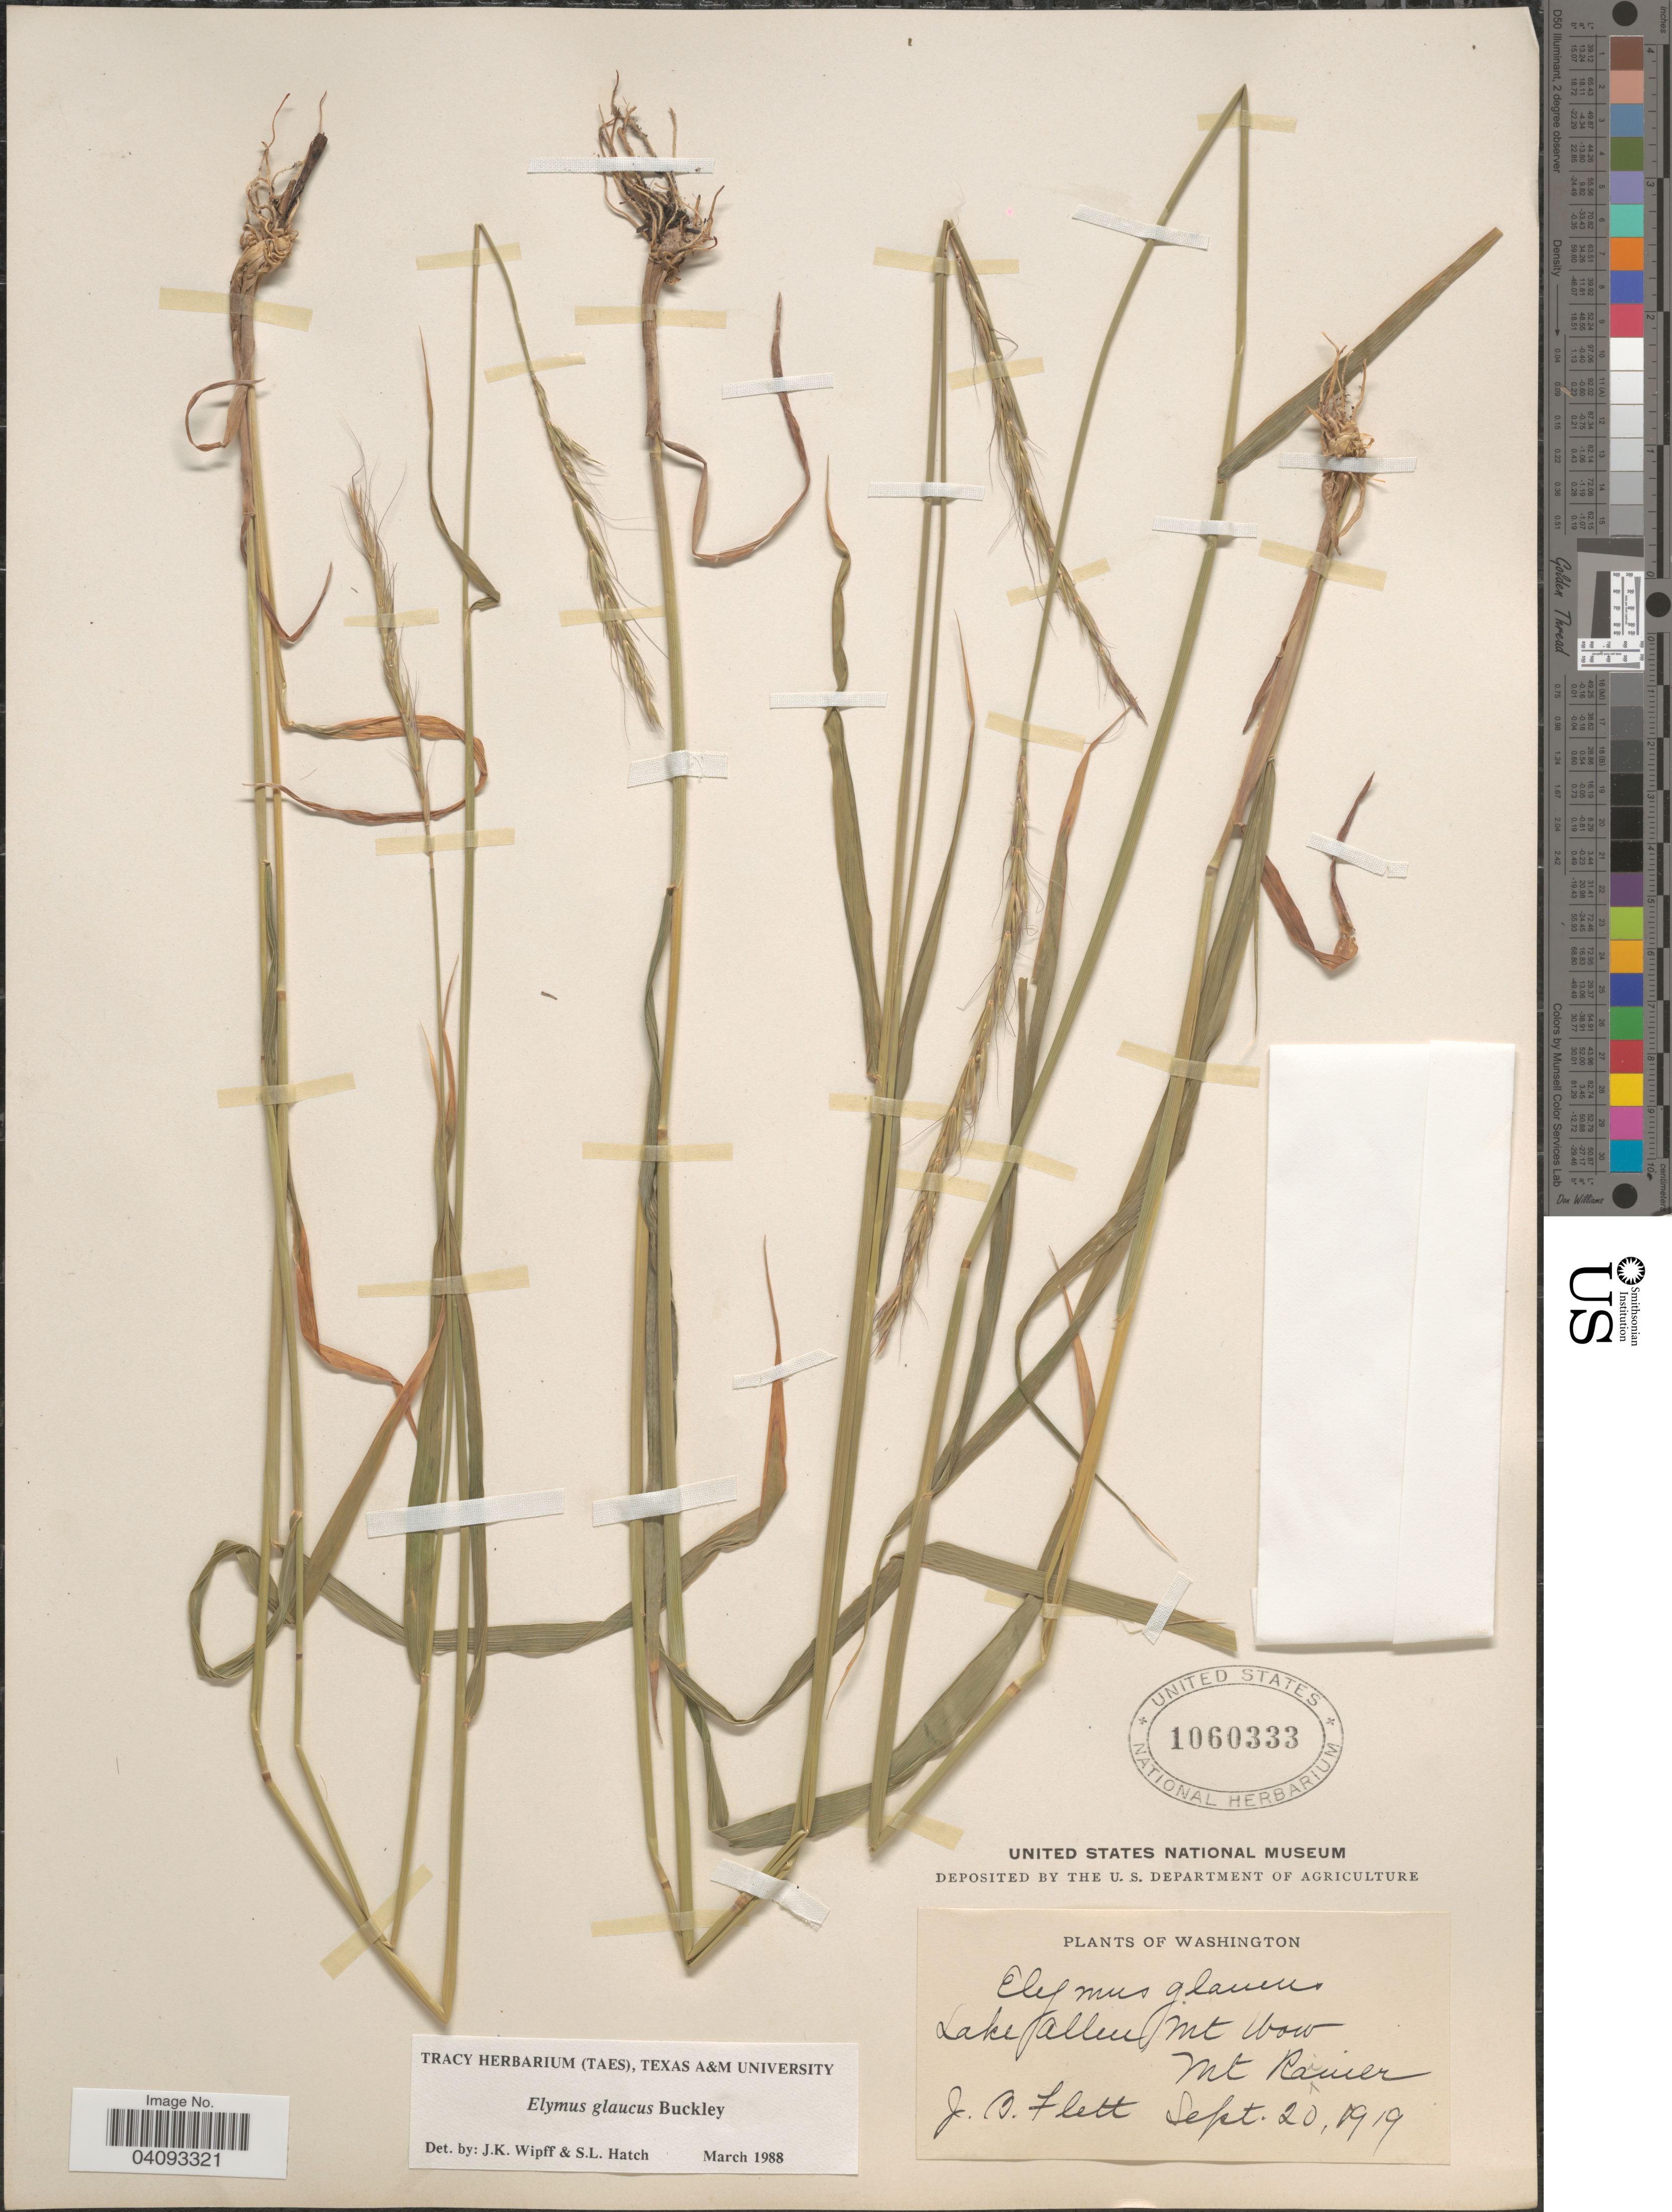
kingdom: Plantae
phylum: Tracheophyta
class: Liliopsida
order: Poales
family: Poaceae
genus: Elymus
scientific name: Elymus glaucus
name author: Buckley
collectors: J. Flett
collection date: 1919-09-20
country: United States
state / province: Washington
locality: Lake Allen Mt Wow. Mt. Rainier.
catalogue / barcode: US 1060333